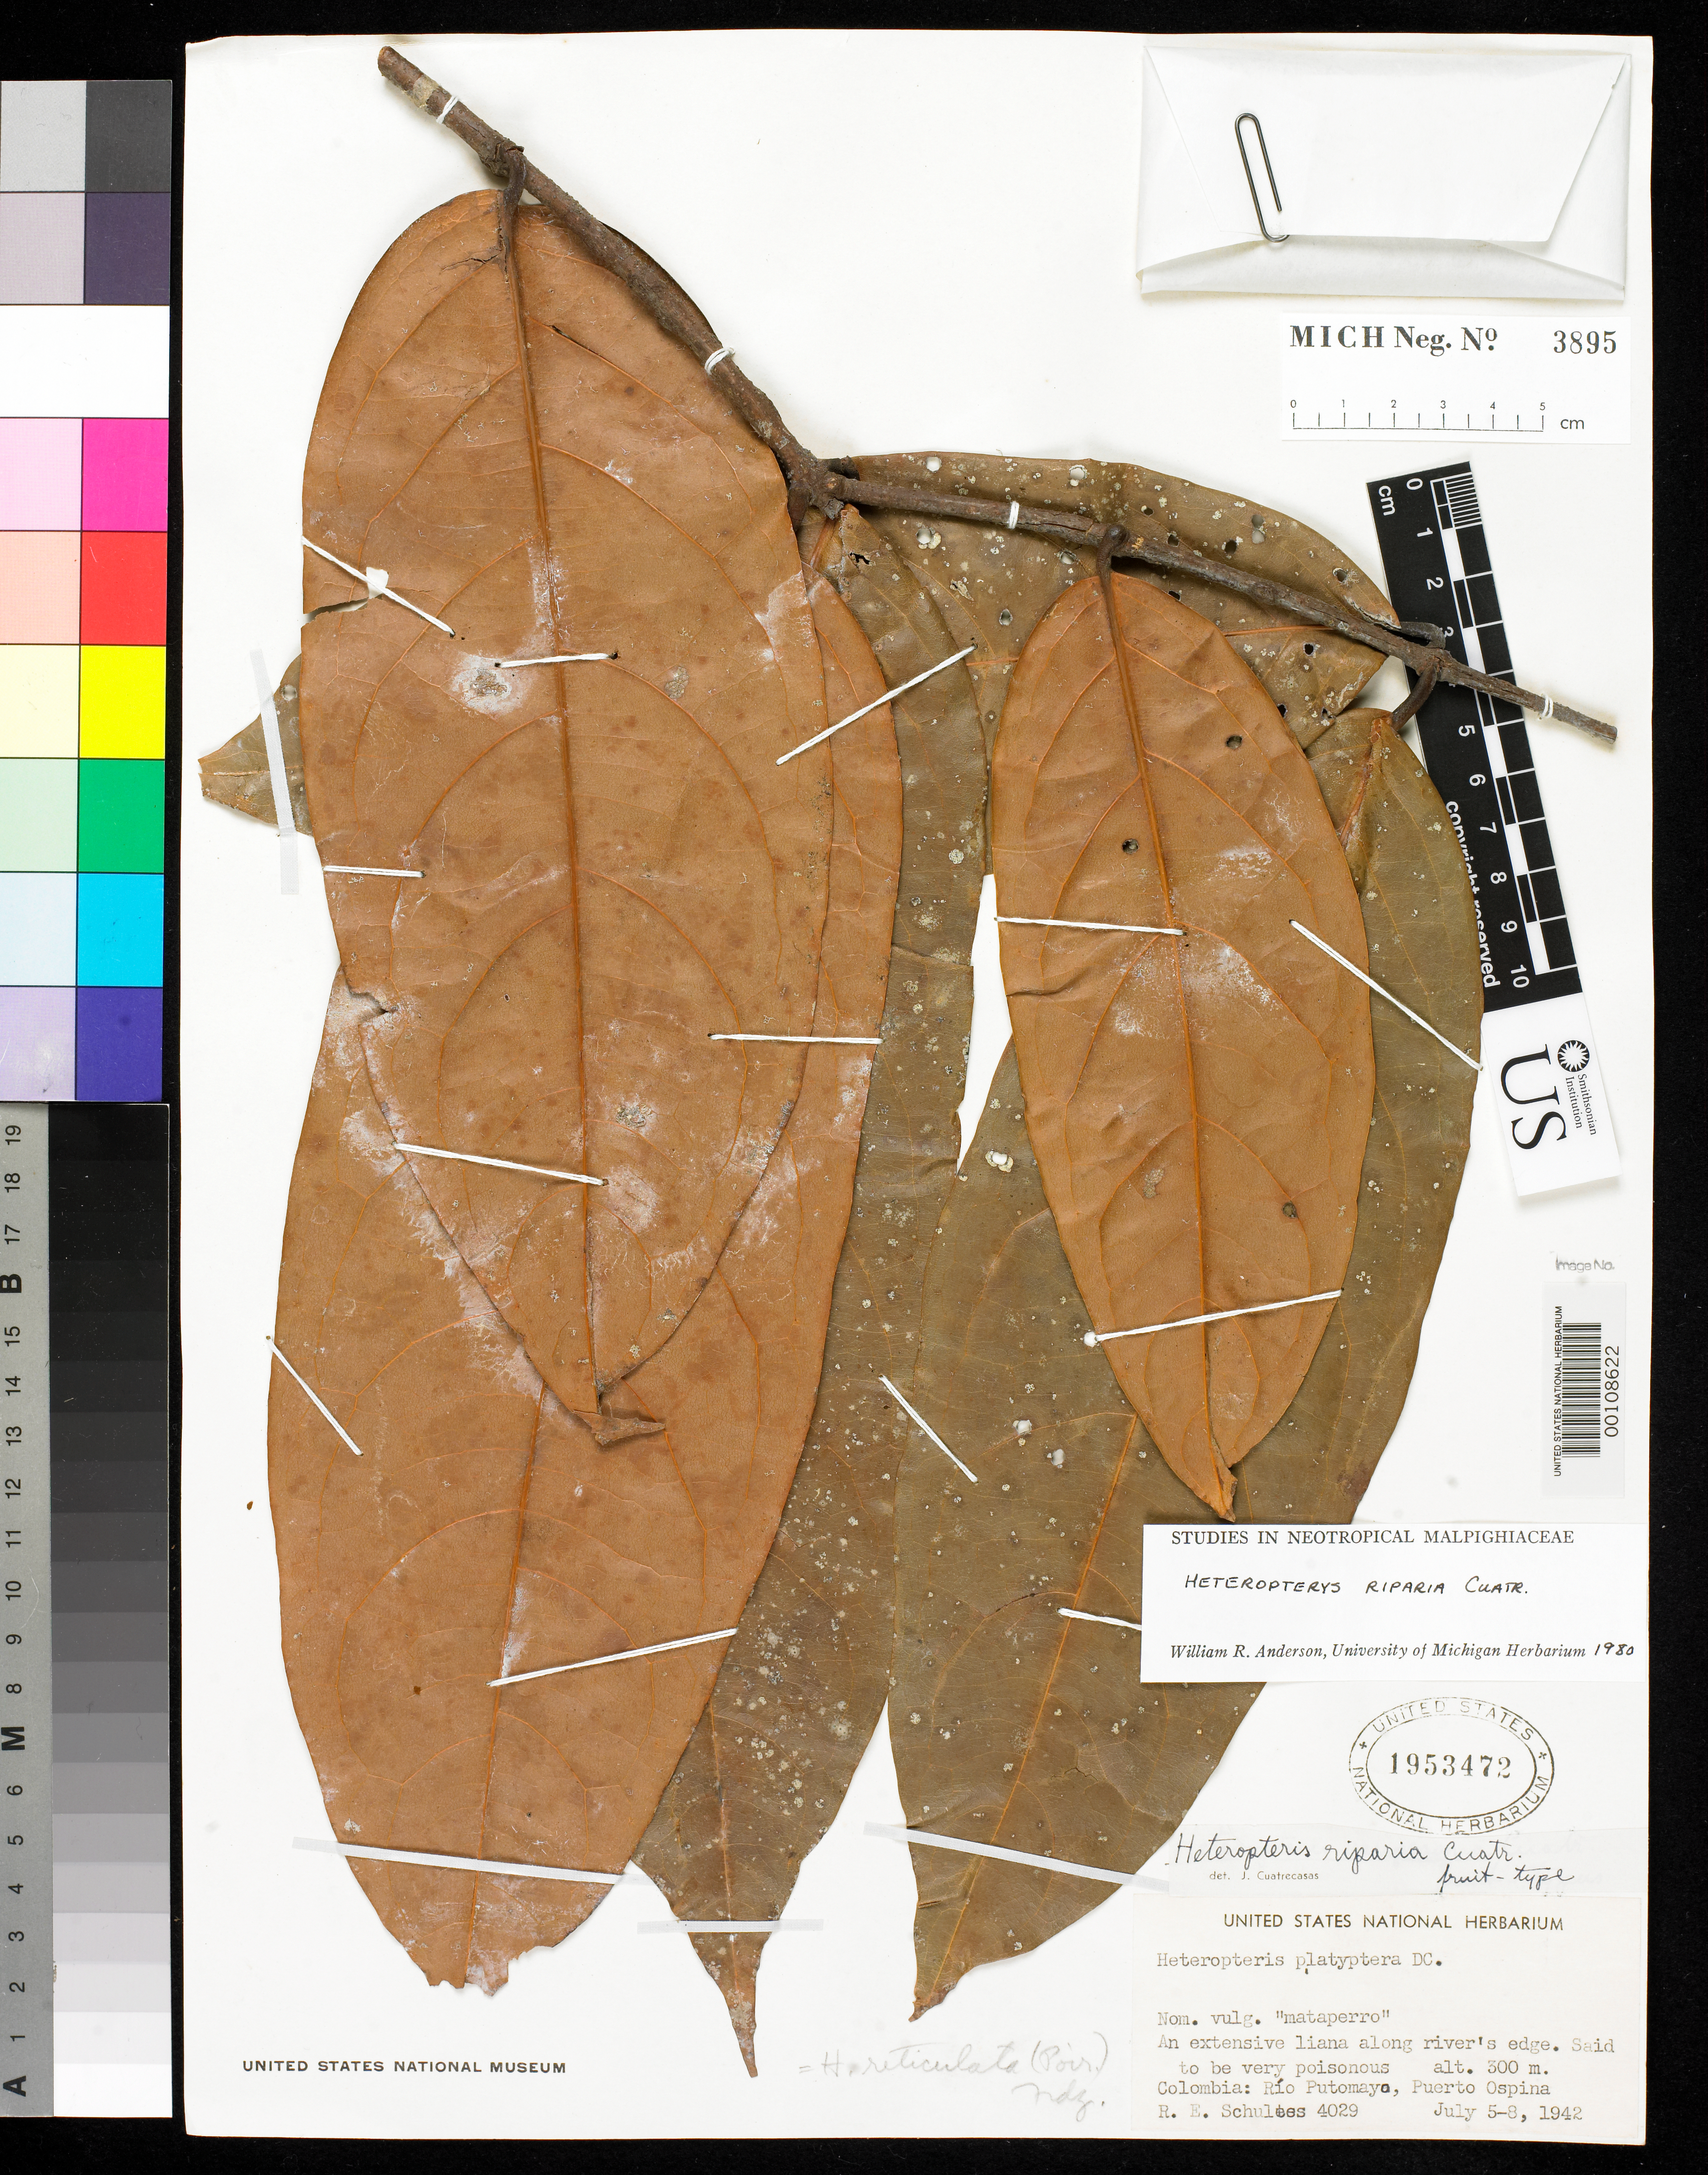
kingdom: Plantae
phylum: Tracheophyta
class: Magnoliopsida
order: Malpighiales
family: Malpighiaceae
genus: Heteropterys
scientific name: Heteropterys riparia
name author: Cuatrec.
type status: Type Material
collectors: R. E. Schultes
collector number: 4029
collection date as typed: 05 Jul 1942 to 08 Jul 1942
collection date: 1942-07-05/1942-07-08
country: Colombia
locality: Rio Putomaya, Puerto Ospina.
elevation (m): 300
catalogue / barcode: US 1953472